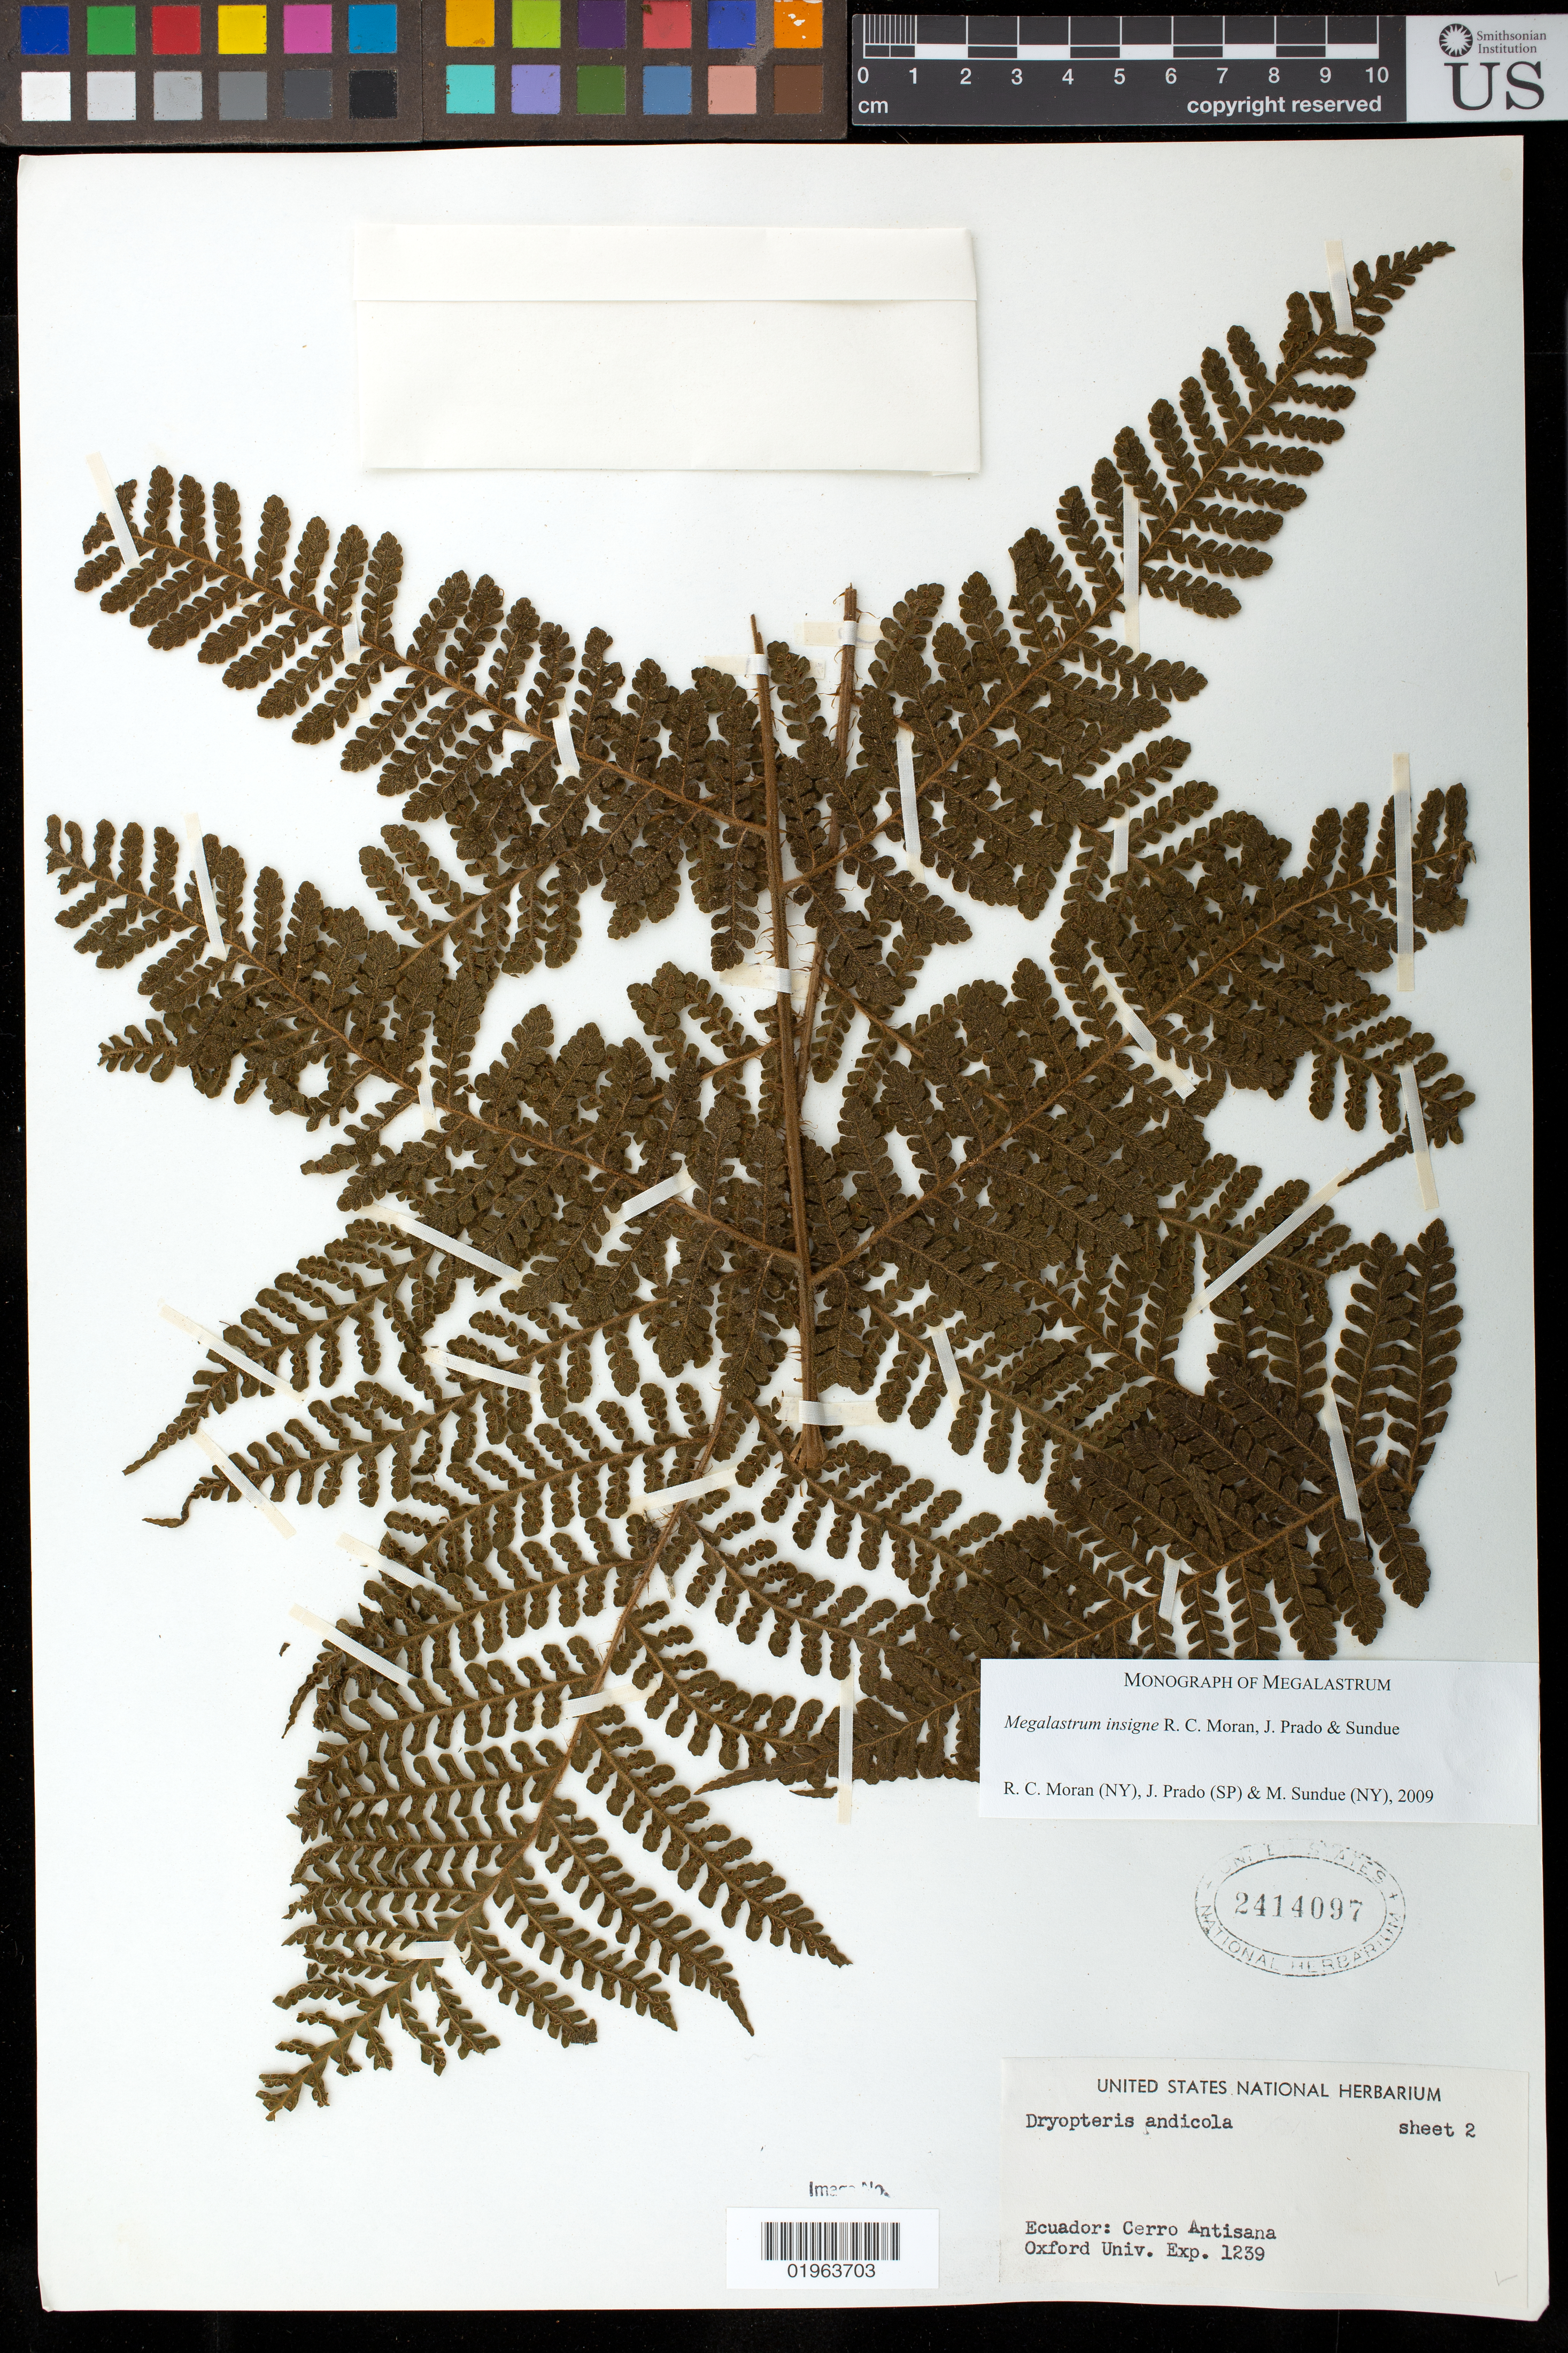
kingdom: Plantae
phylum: Tracheophyta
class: Polypodiopsida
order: Polypodiales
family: Dryopteridaceae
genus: Megalastrum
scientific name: Megalastrum insigne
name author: R.C. Moran et al.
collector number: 1239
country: Ecuador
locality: Cerro Antisana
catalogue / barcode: US 2414097